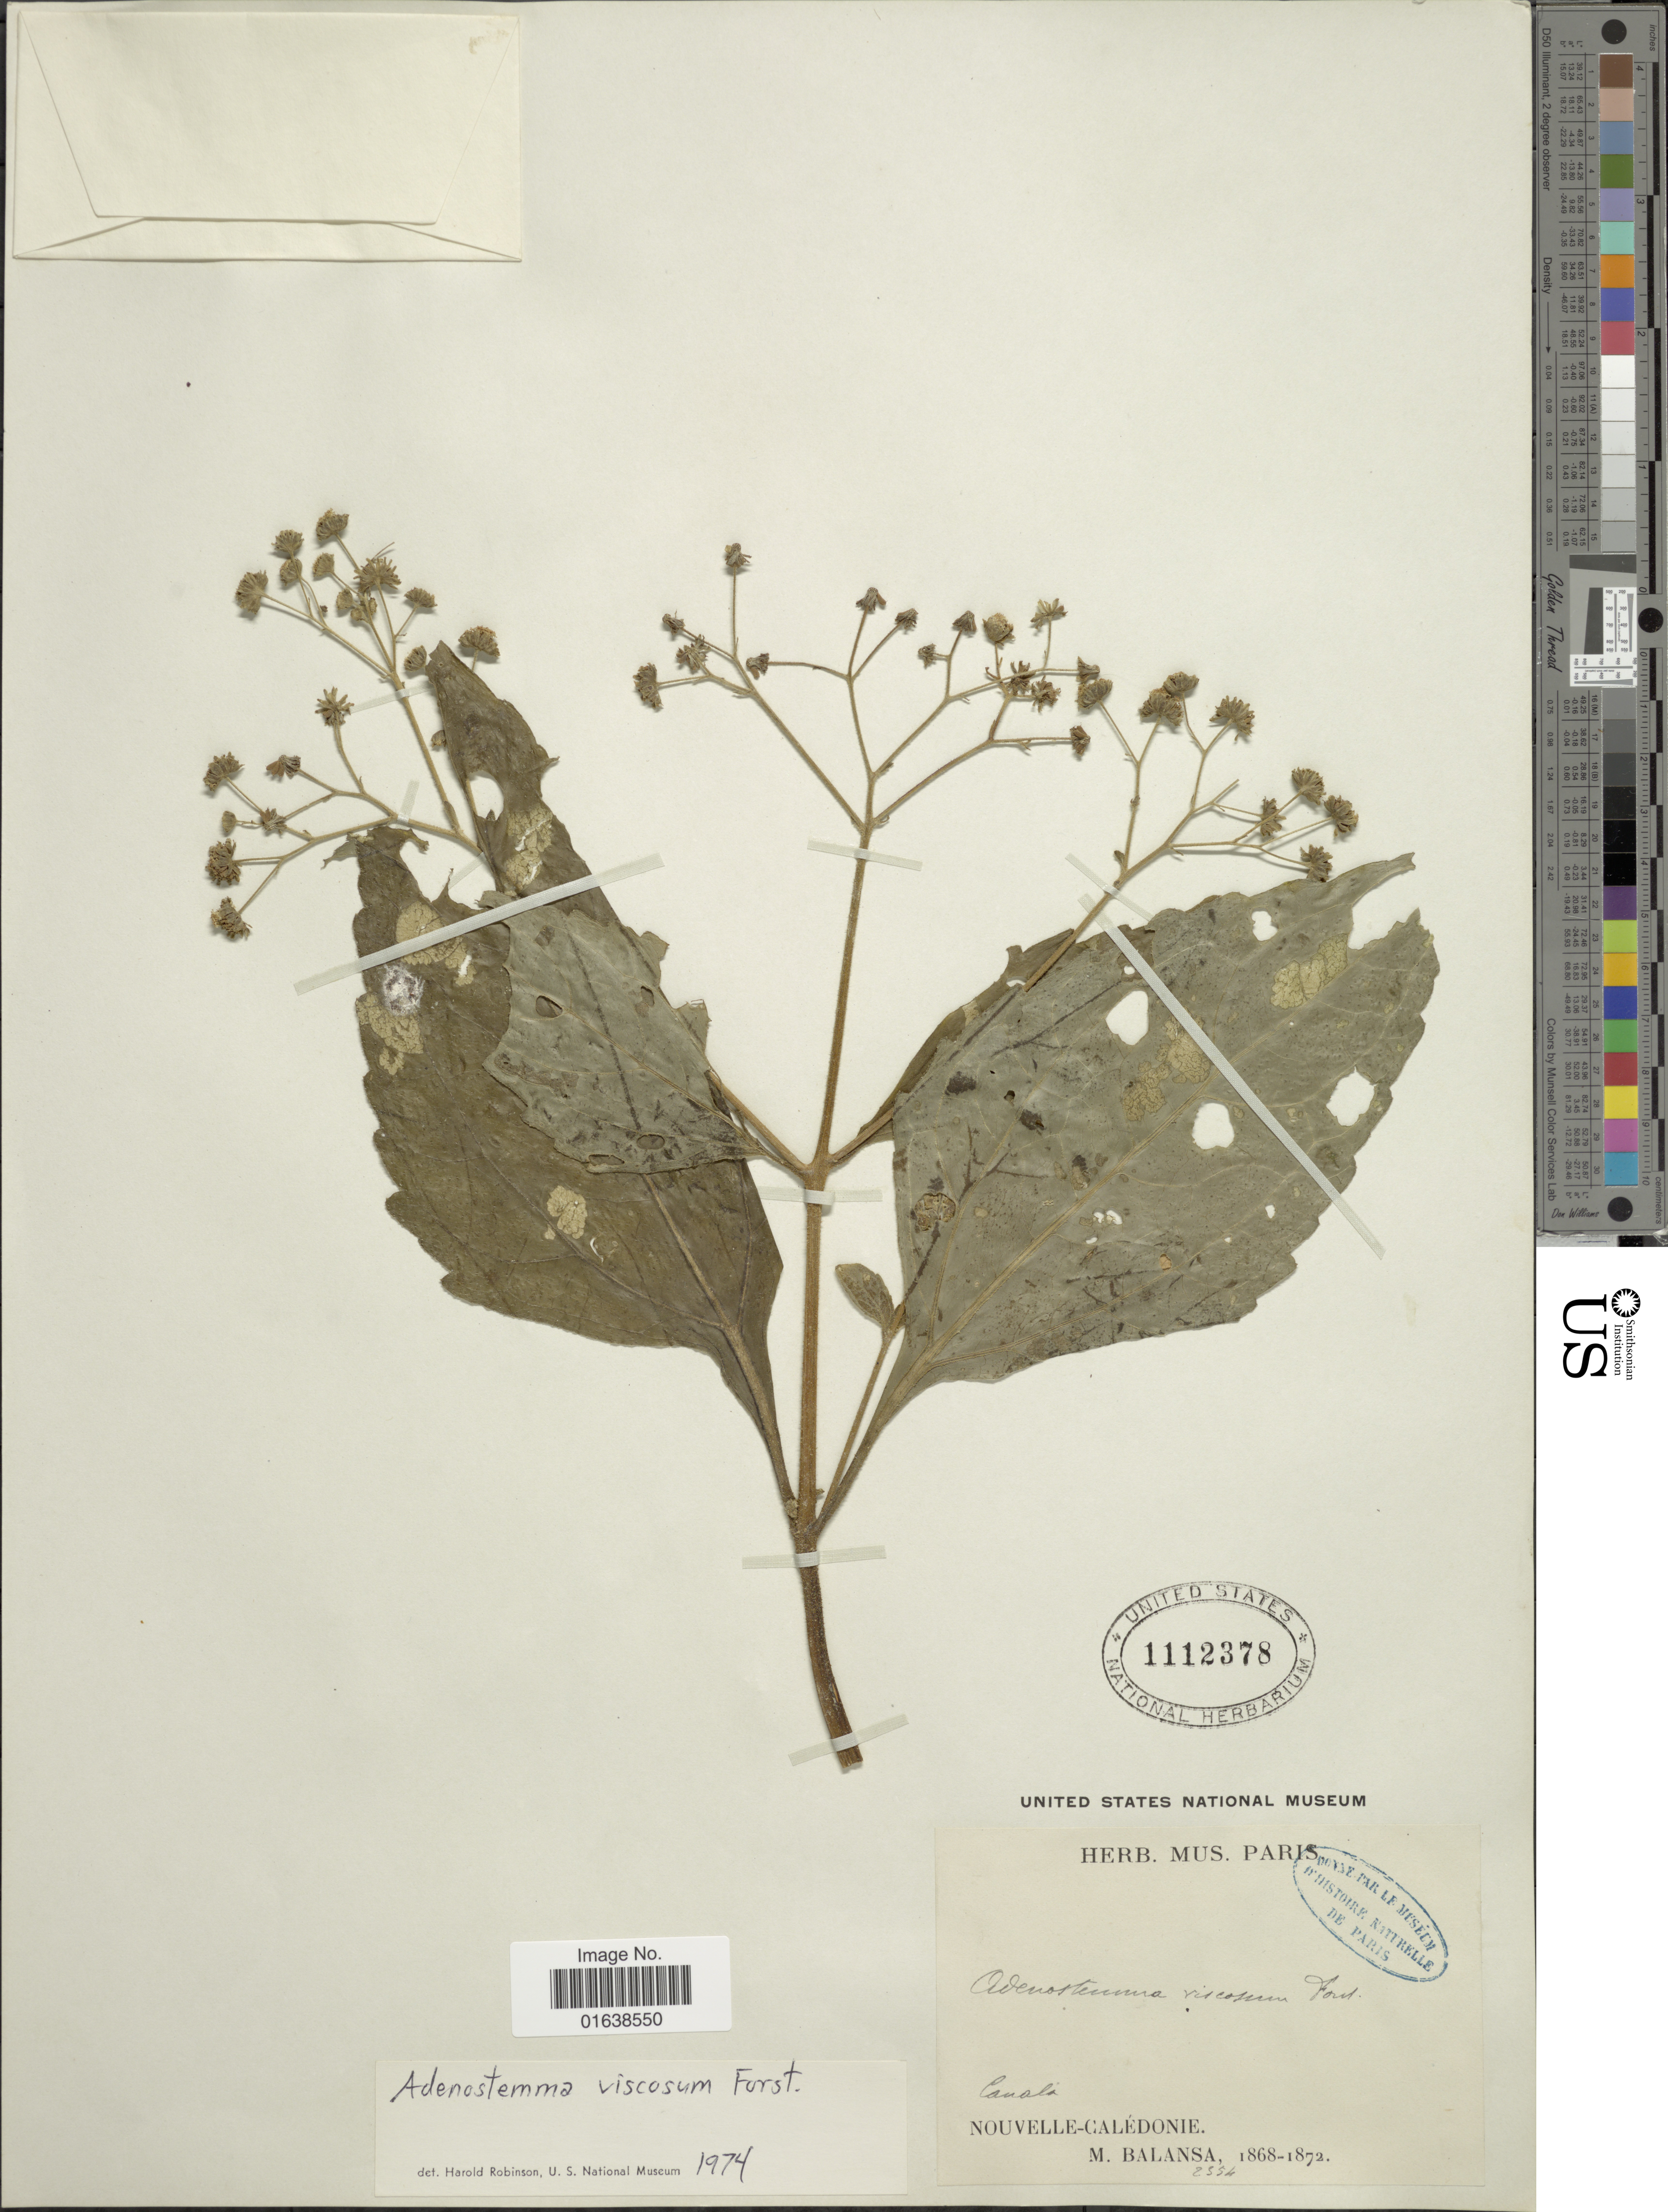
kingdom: Plantae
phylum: Tracheophyta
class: Magnoliopsida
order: Asterales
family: Asteraceae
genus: Adenostemma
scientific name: Adenostemma viscosum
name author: J.R. Forst. & G. Forst.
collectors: B. Balansa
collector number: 2554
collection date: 1868/1872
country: New Caledonia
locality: Canala. Nouvelle-Caledonie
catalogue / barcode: US 1112378